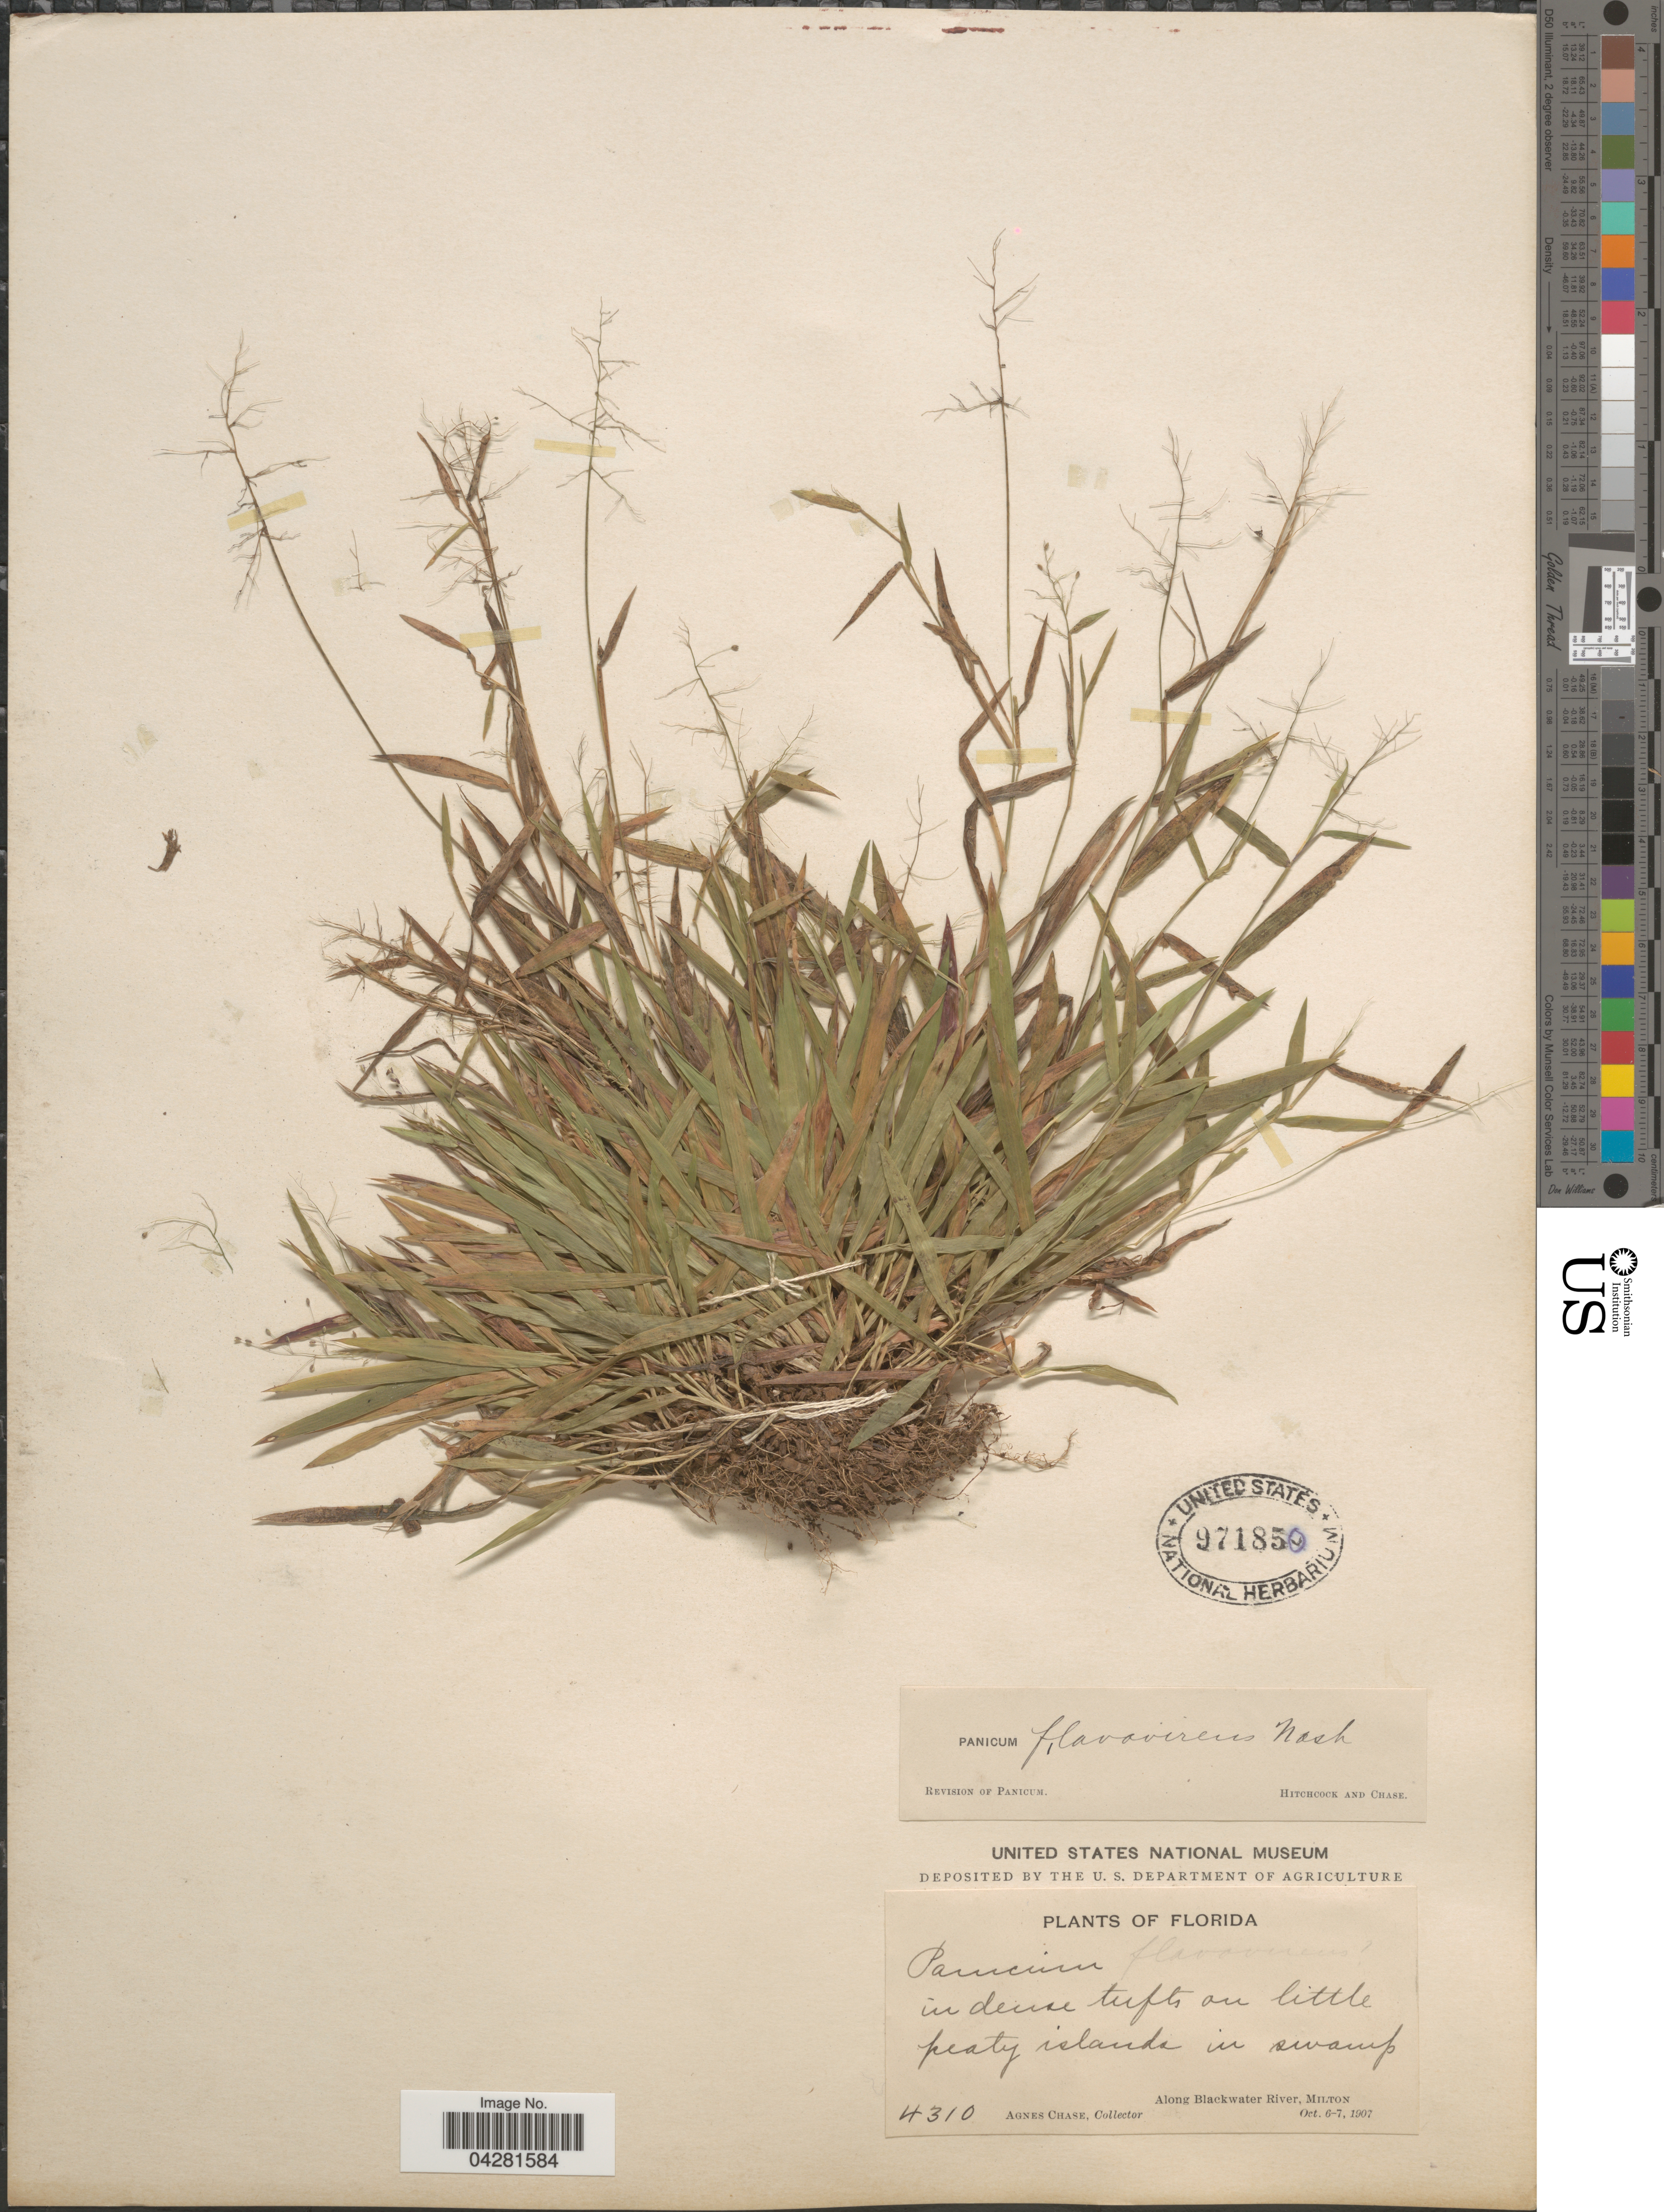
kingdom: Plantae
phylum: Tracheophyta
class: Liliopsida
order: Poales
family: Poaceae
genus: Dichanthelium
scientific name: Dichanthelium ensifolium var. ensifolium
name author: (Baldwin ex Elliot) Gould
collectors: A. Chase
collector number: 4310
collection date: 1907-10-06/1907-10-07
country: United States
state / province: Florida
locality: Along Blackwater River, Milton.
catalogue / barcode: US 971850